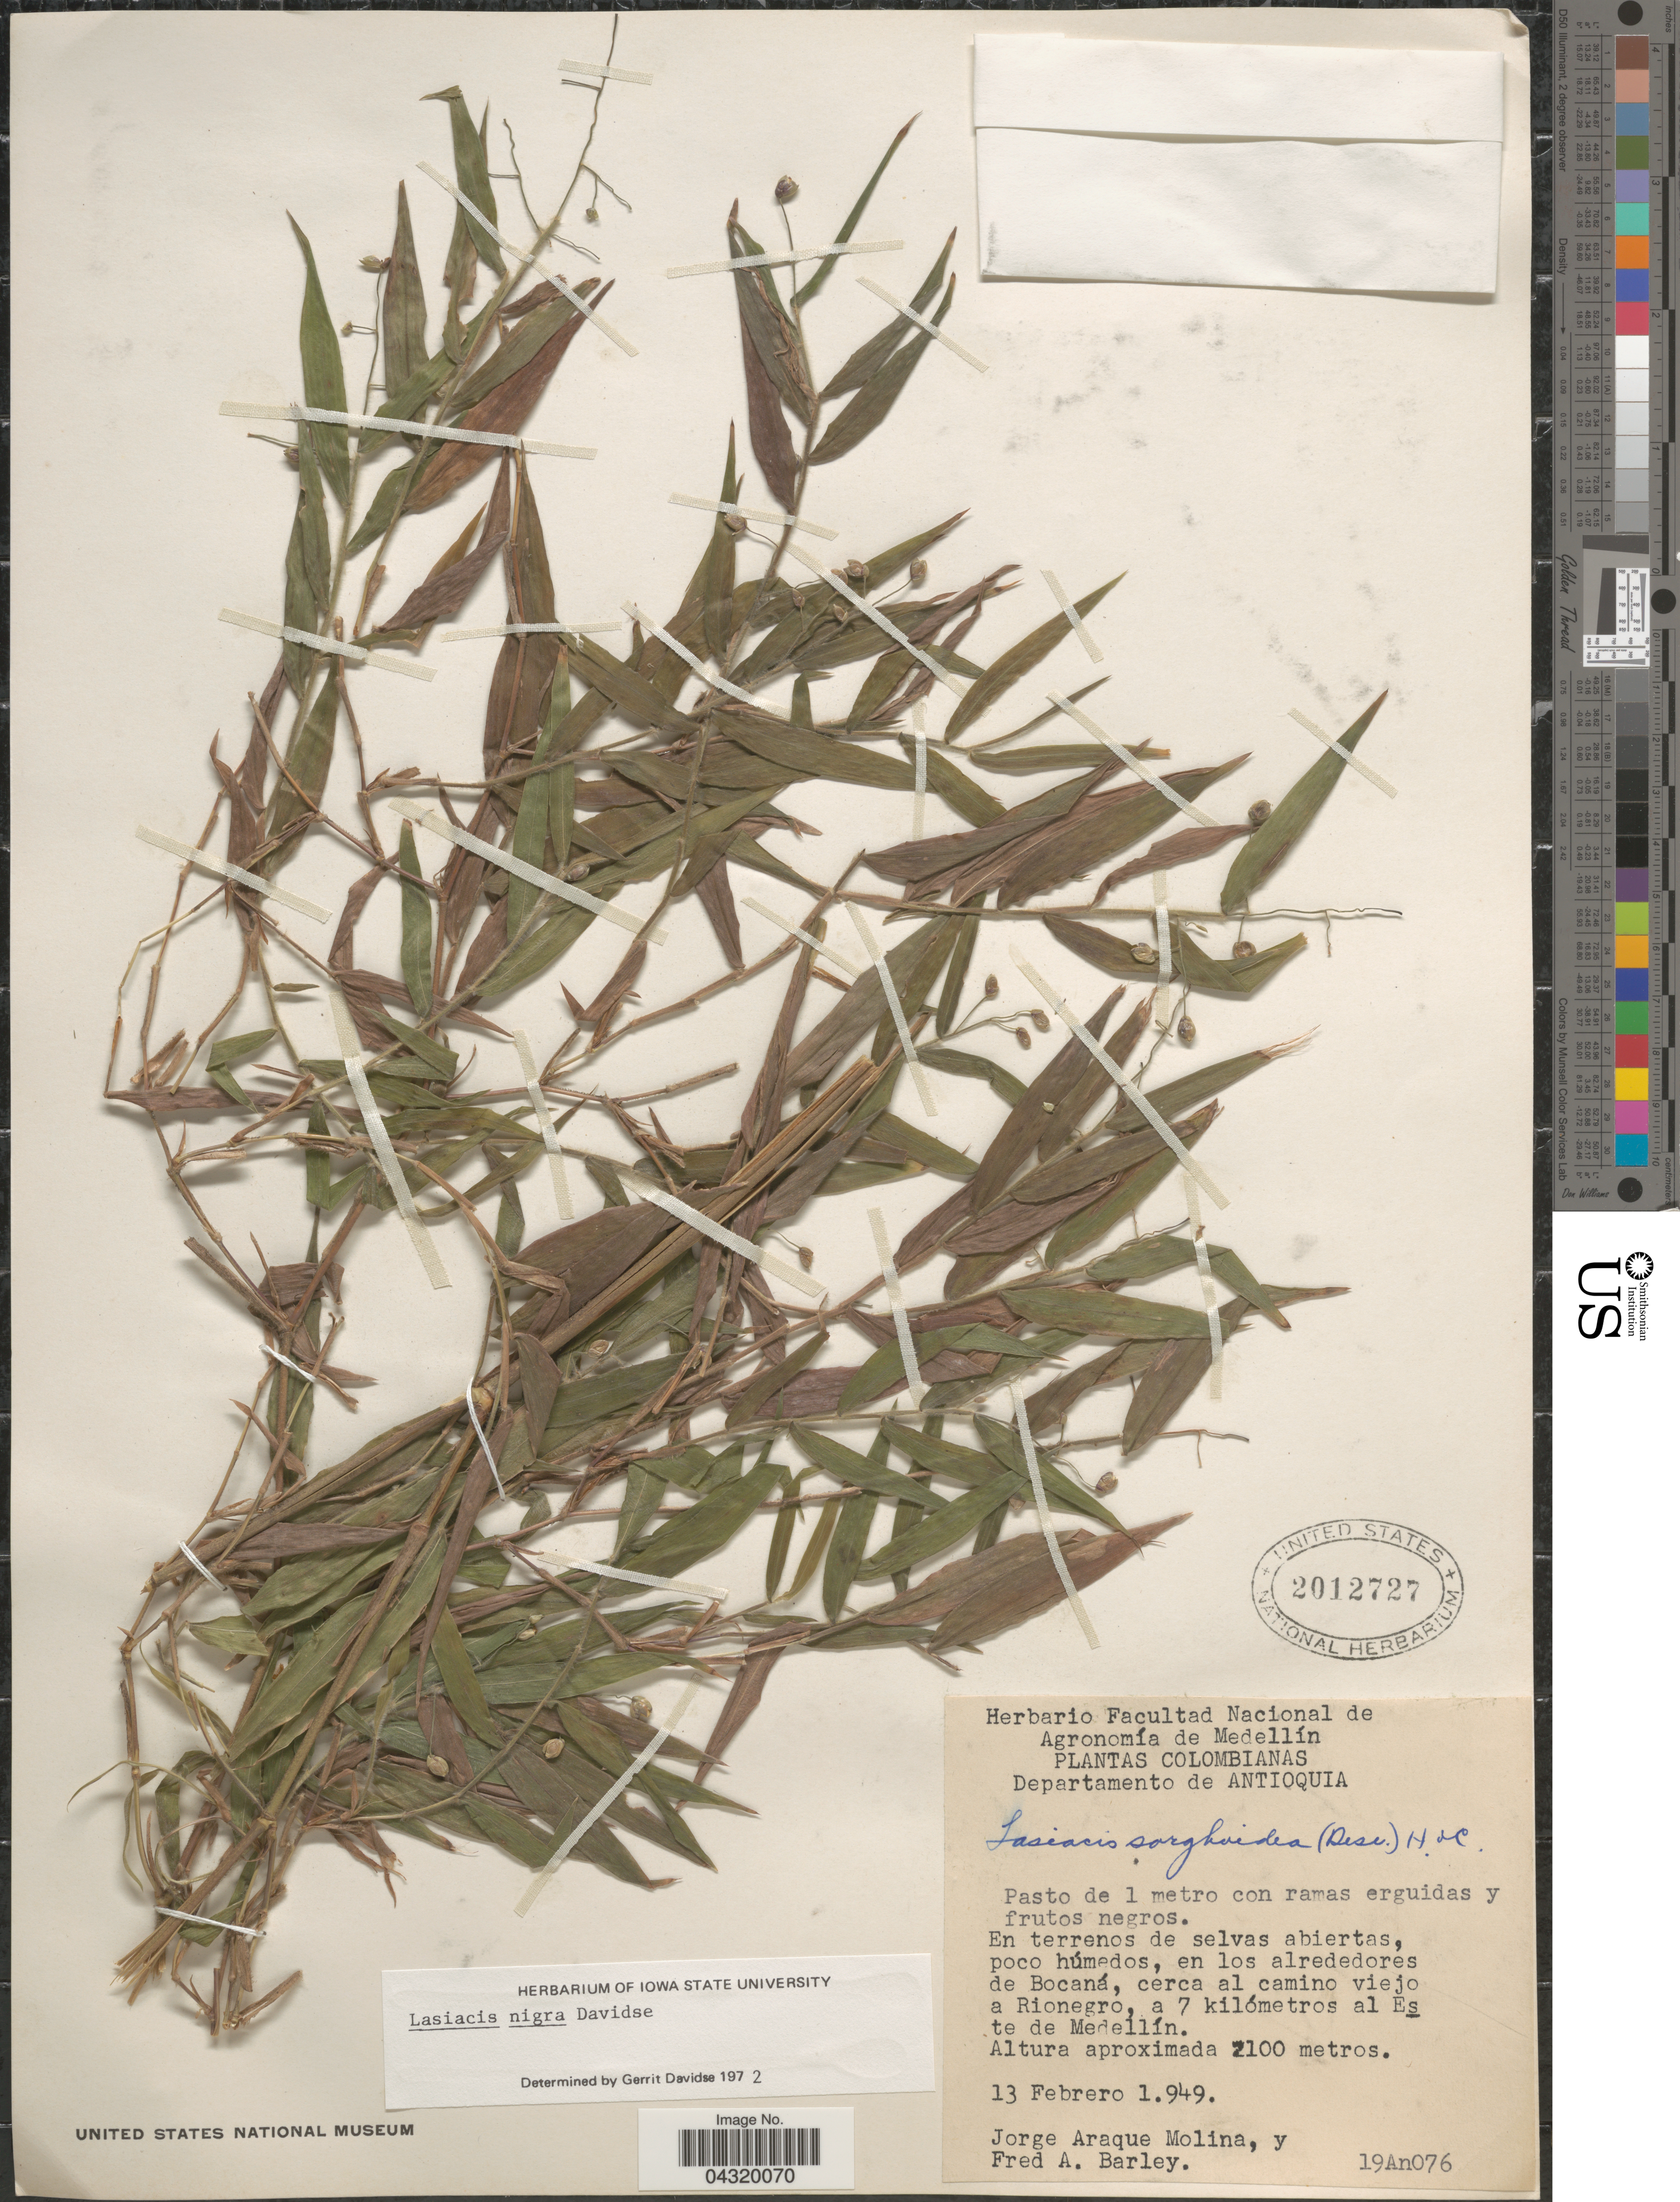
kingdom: Plantae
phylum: Tracheophyta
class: Liliopsida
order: Poales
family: Poaceae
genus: Lasiacis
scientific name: Lasiacis nigra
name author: Davidse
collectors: J. Araque Molina & F. A. Barkley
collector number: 19An076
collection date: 1949-02-13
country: Colombia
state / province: Antioquia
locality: Colombianas. Departamento de Antioquia. En terrenos de selvas abiertas, poco húmedos, en los alrededores de Bocaná, cerca al camino viejo a Rionegro, a 7 kilómetros al Este de Medellín.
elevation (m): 2100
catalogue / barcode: US 2012727